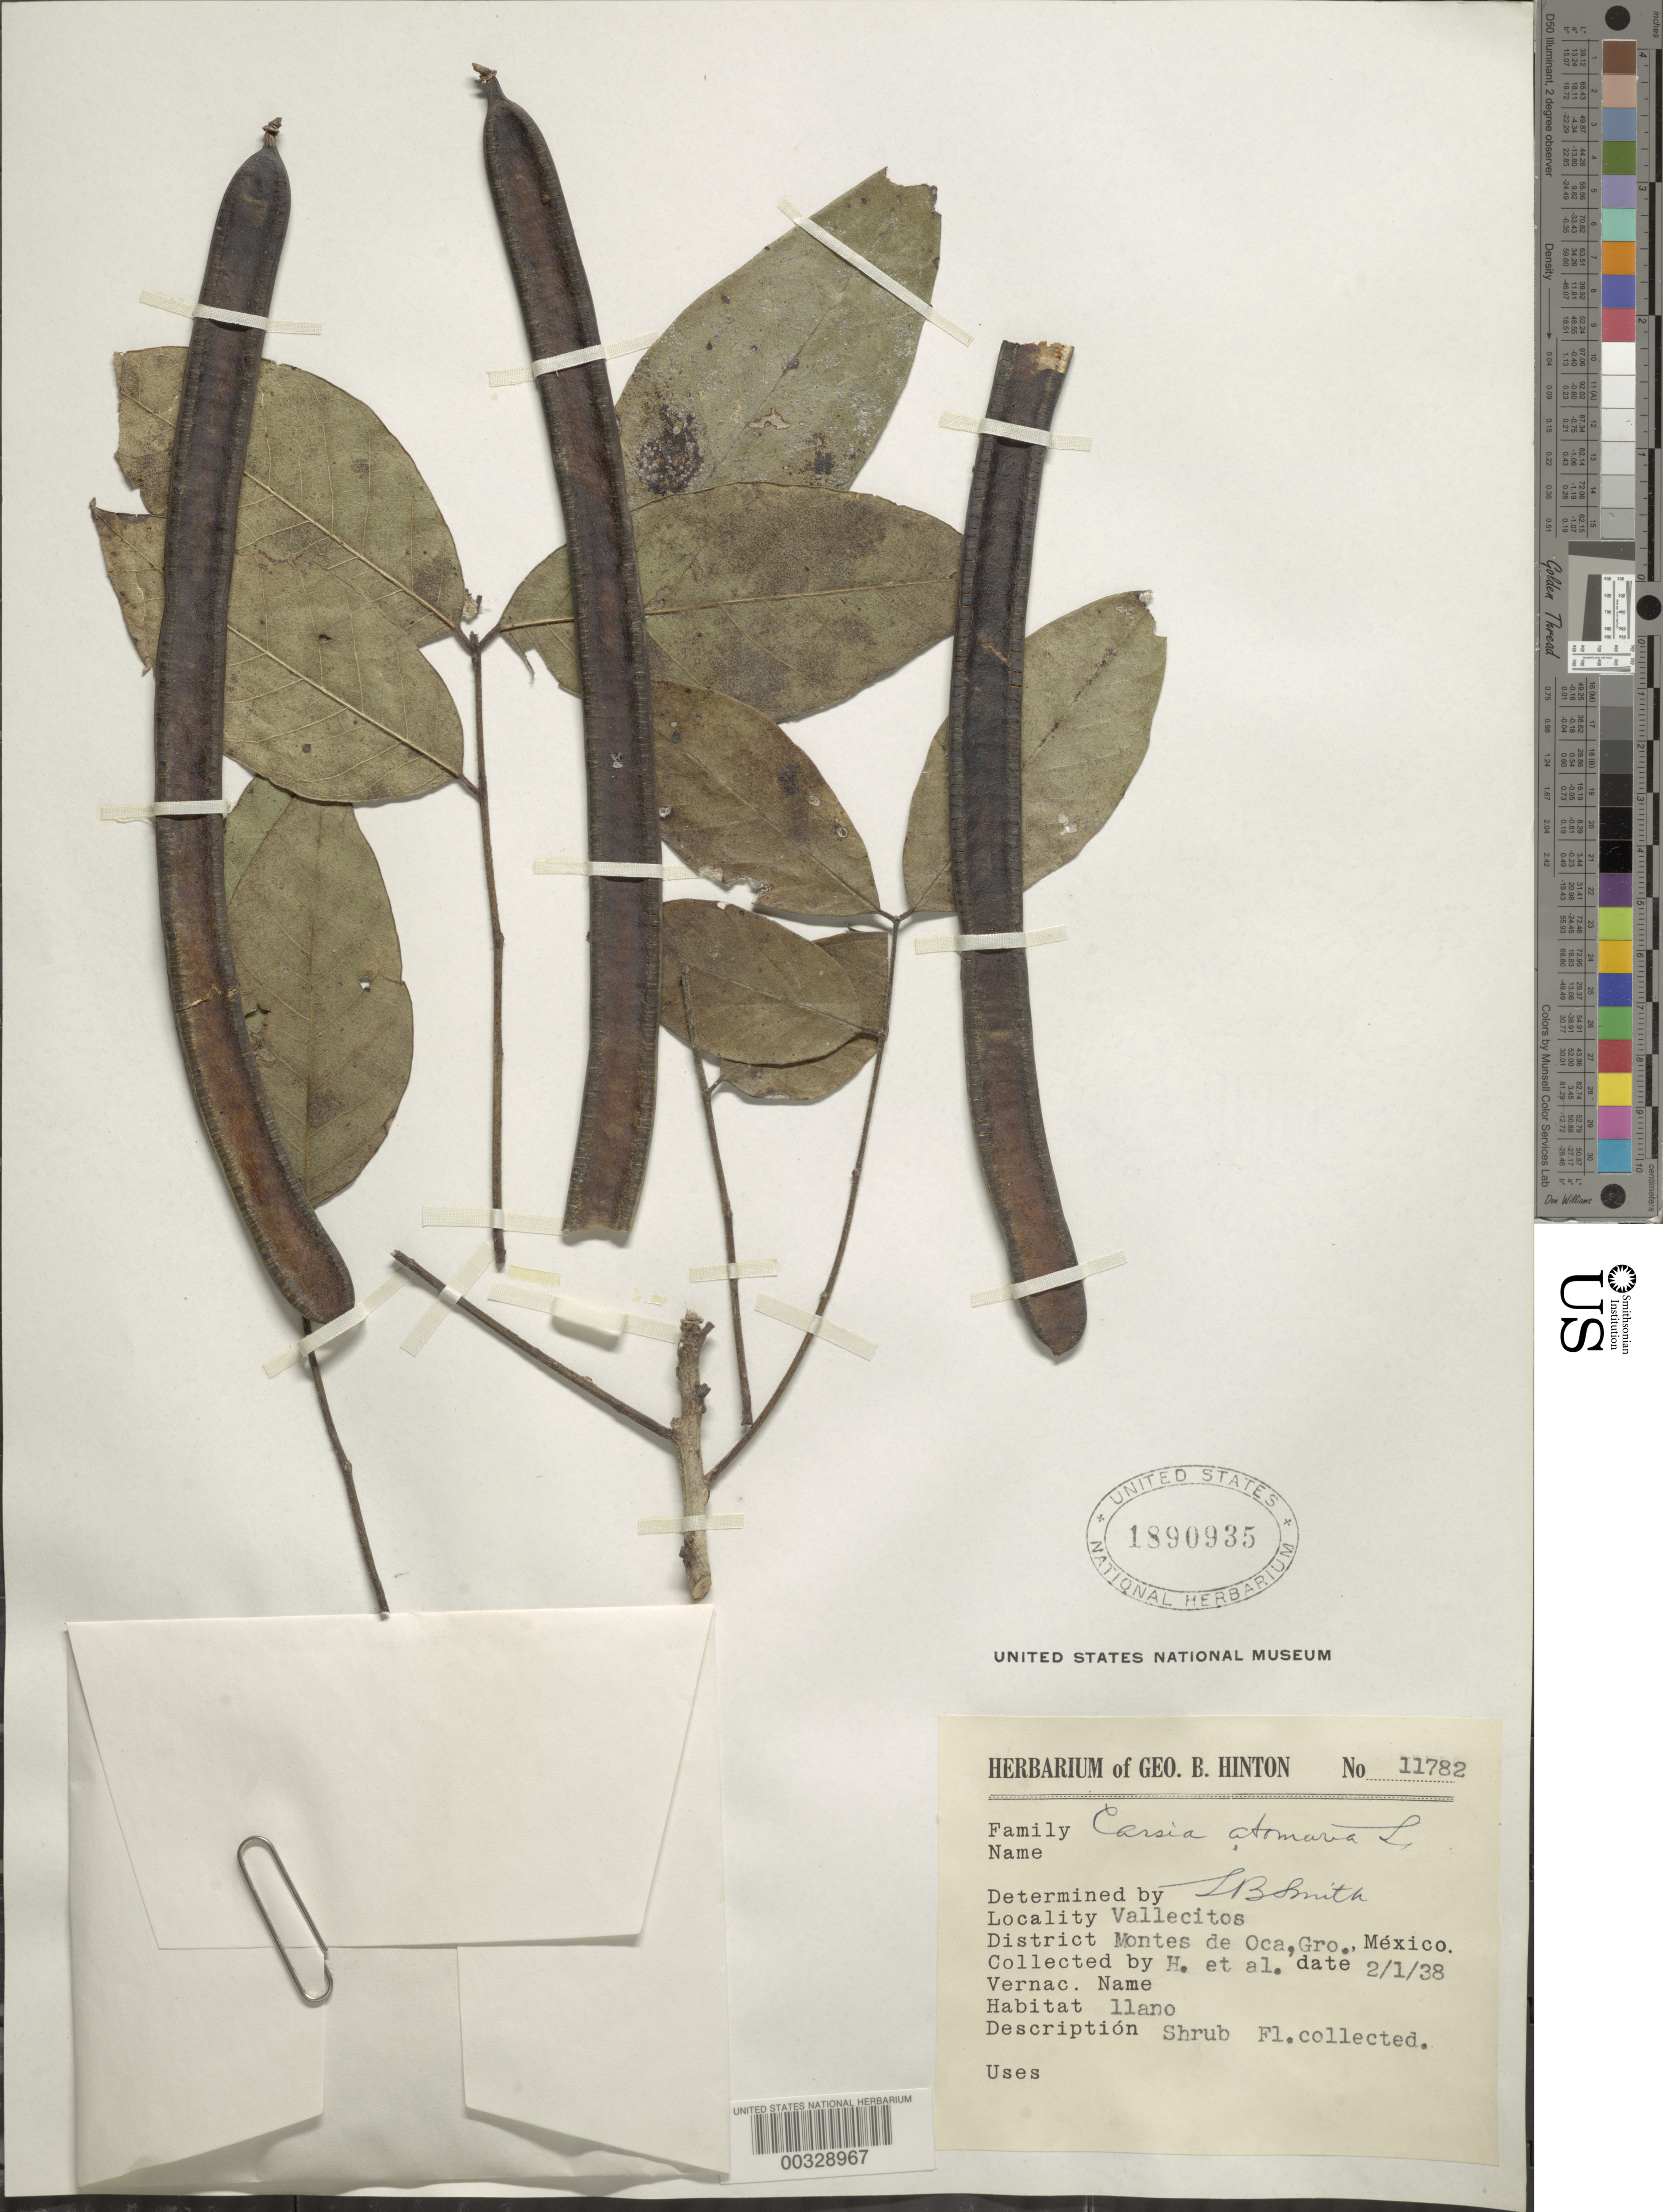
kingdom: Plantae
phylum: Tracheophyta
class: Magnoliopsida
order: Fabales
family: Fabaceae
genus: Senna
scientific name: Senna mollissima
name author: (Humb. & Bonpl. ex Willd.) H.S. Irwin & Barneby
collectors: G. Hilton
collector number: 11782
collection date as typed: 01 Feb 1938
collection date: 1938-02-01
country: Mexico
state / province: Guerrero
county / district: Unión De Isidoro Montes De Oca, La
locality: Montes de Oca mun. (?), Vallecitos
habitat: Llano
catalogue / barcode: US 1890935